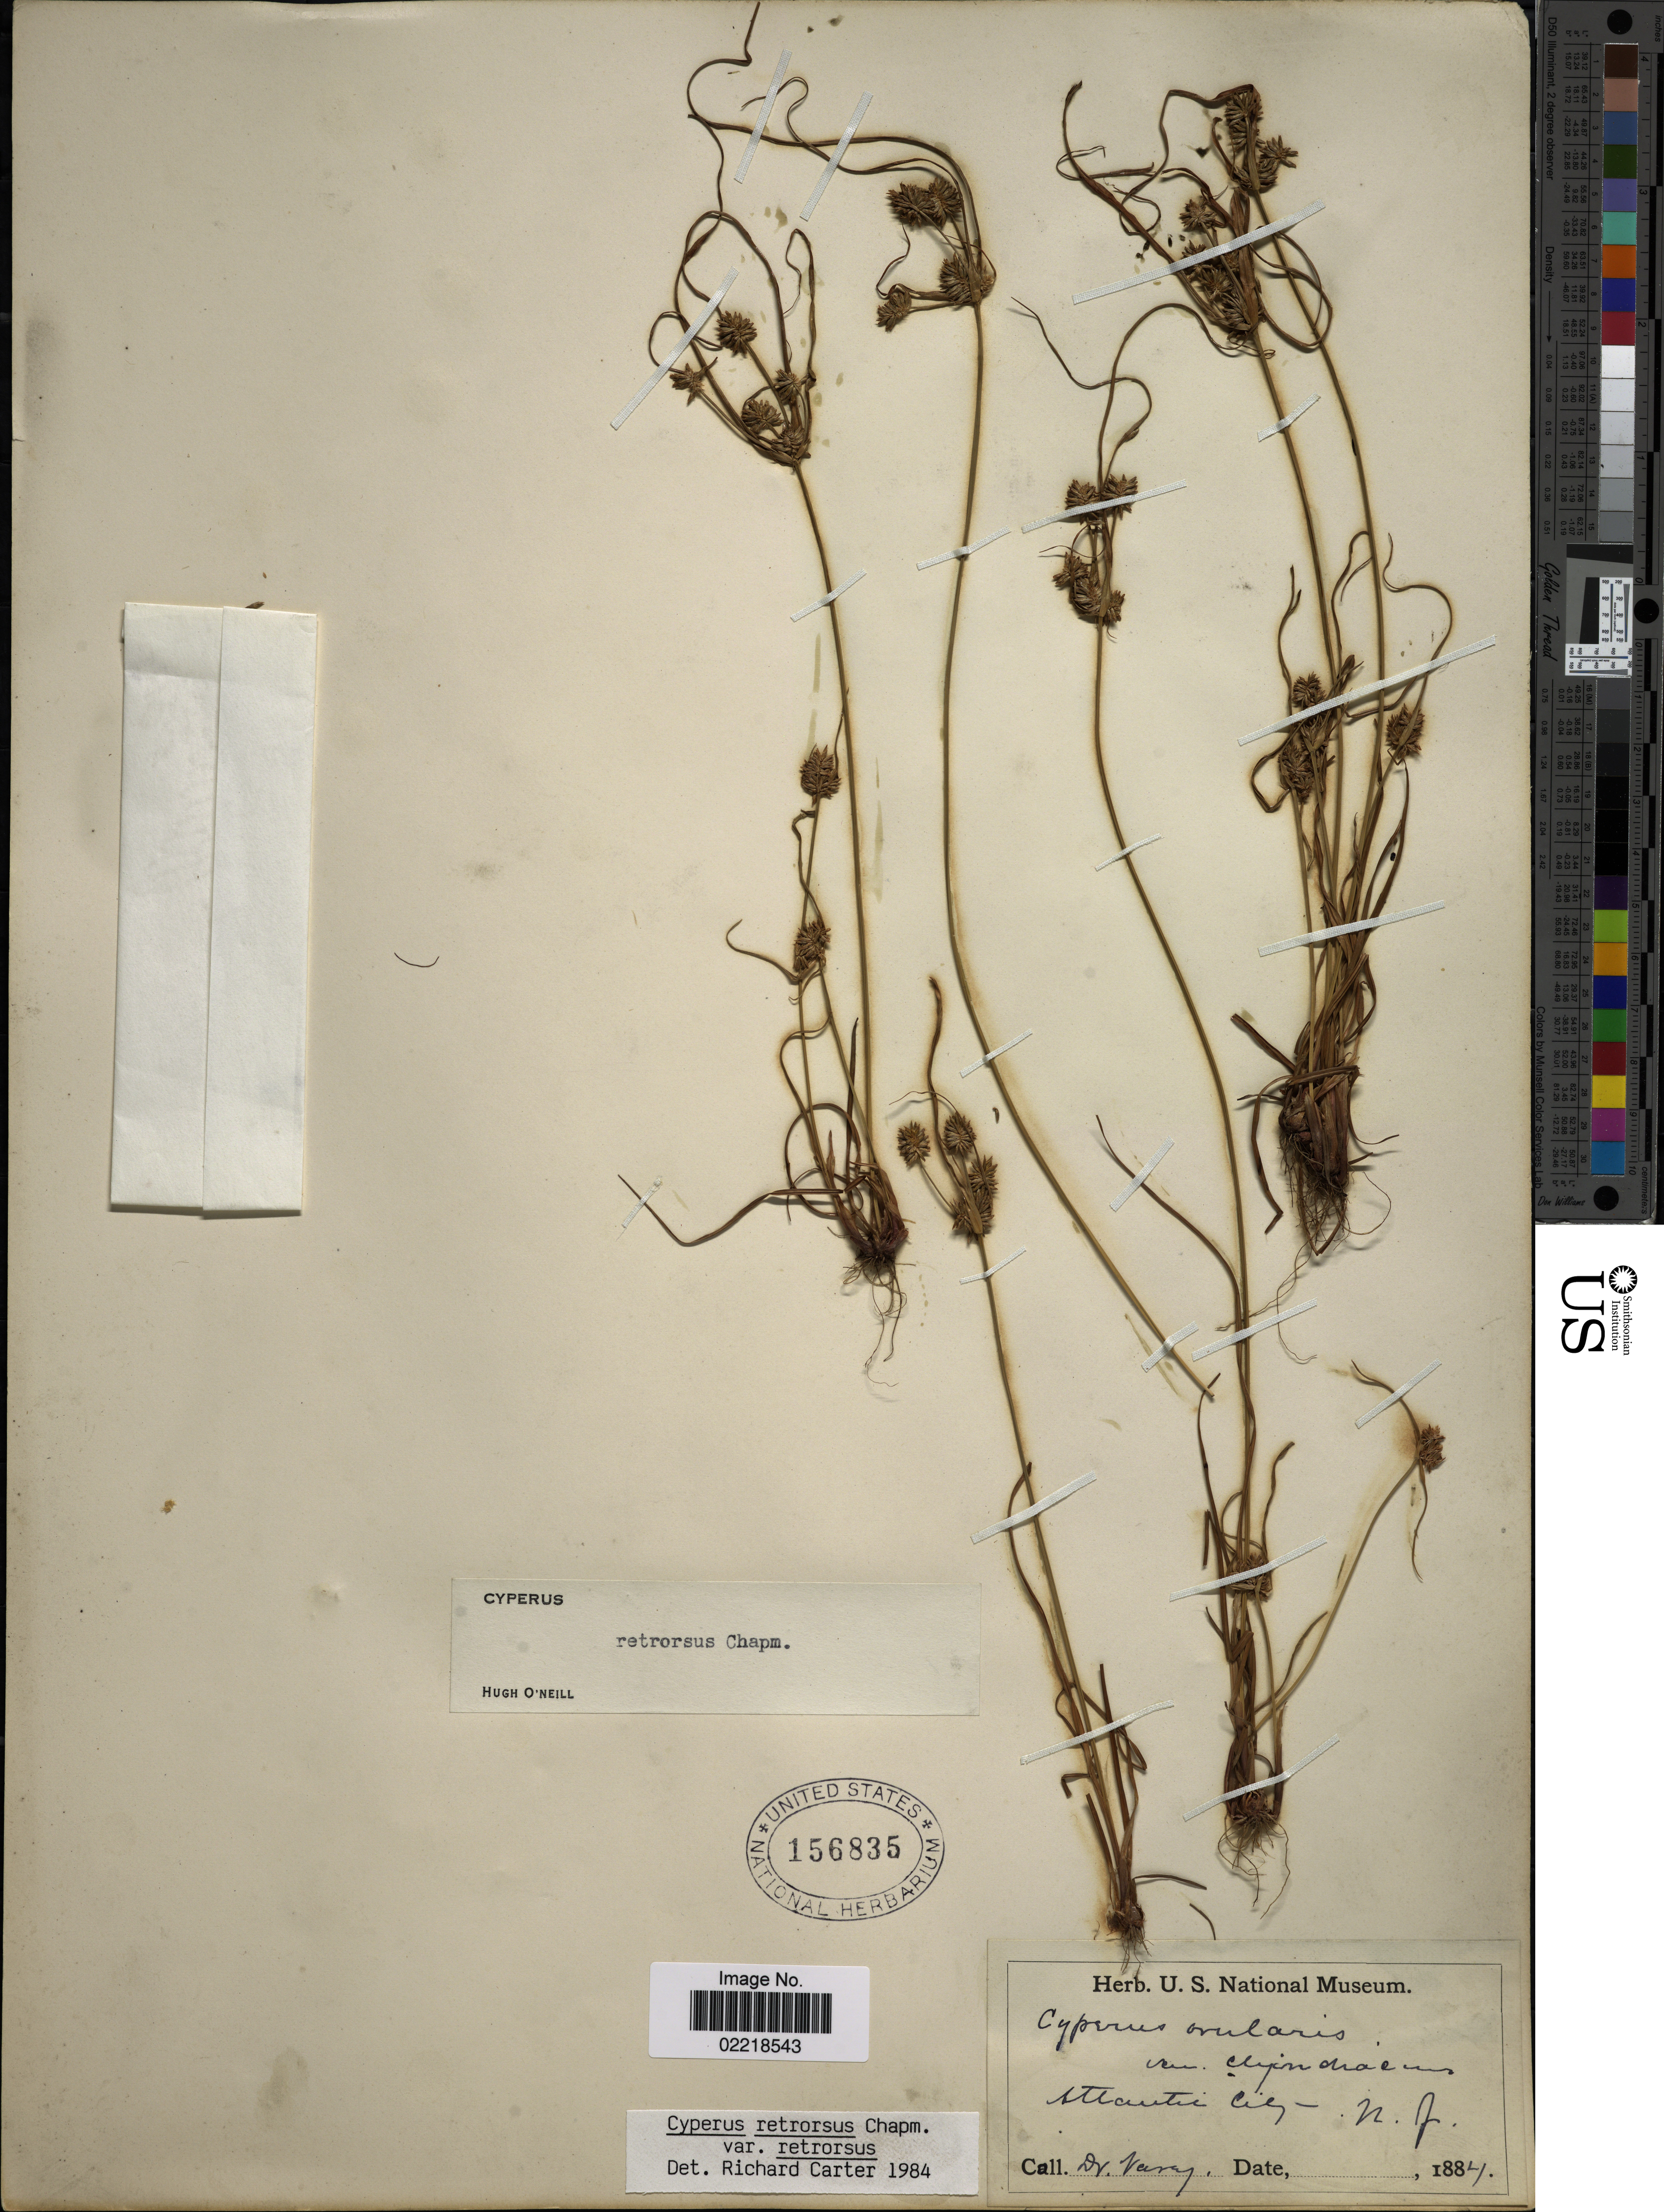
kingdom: Plantae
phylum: Tracheophyta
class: Liliopsida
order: Poales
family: Cyperaceae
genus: Cyperus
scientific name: Cyperus retrorsus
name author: Chapm.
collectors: Vasey, --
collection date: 1884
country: United States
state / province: New Jersey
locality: Atlantic City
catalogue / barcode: US 156835